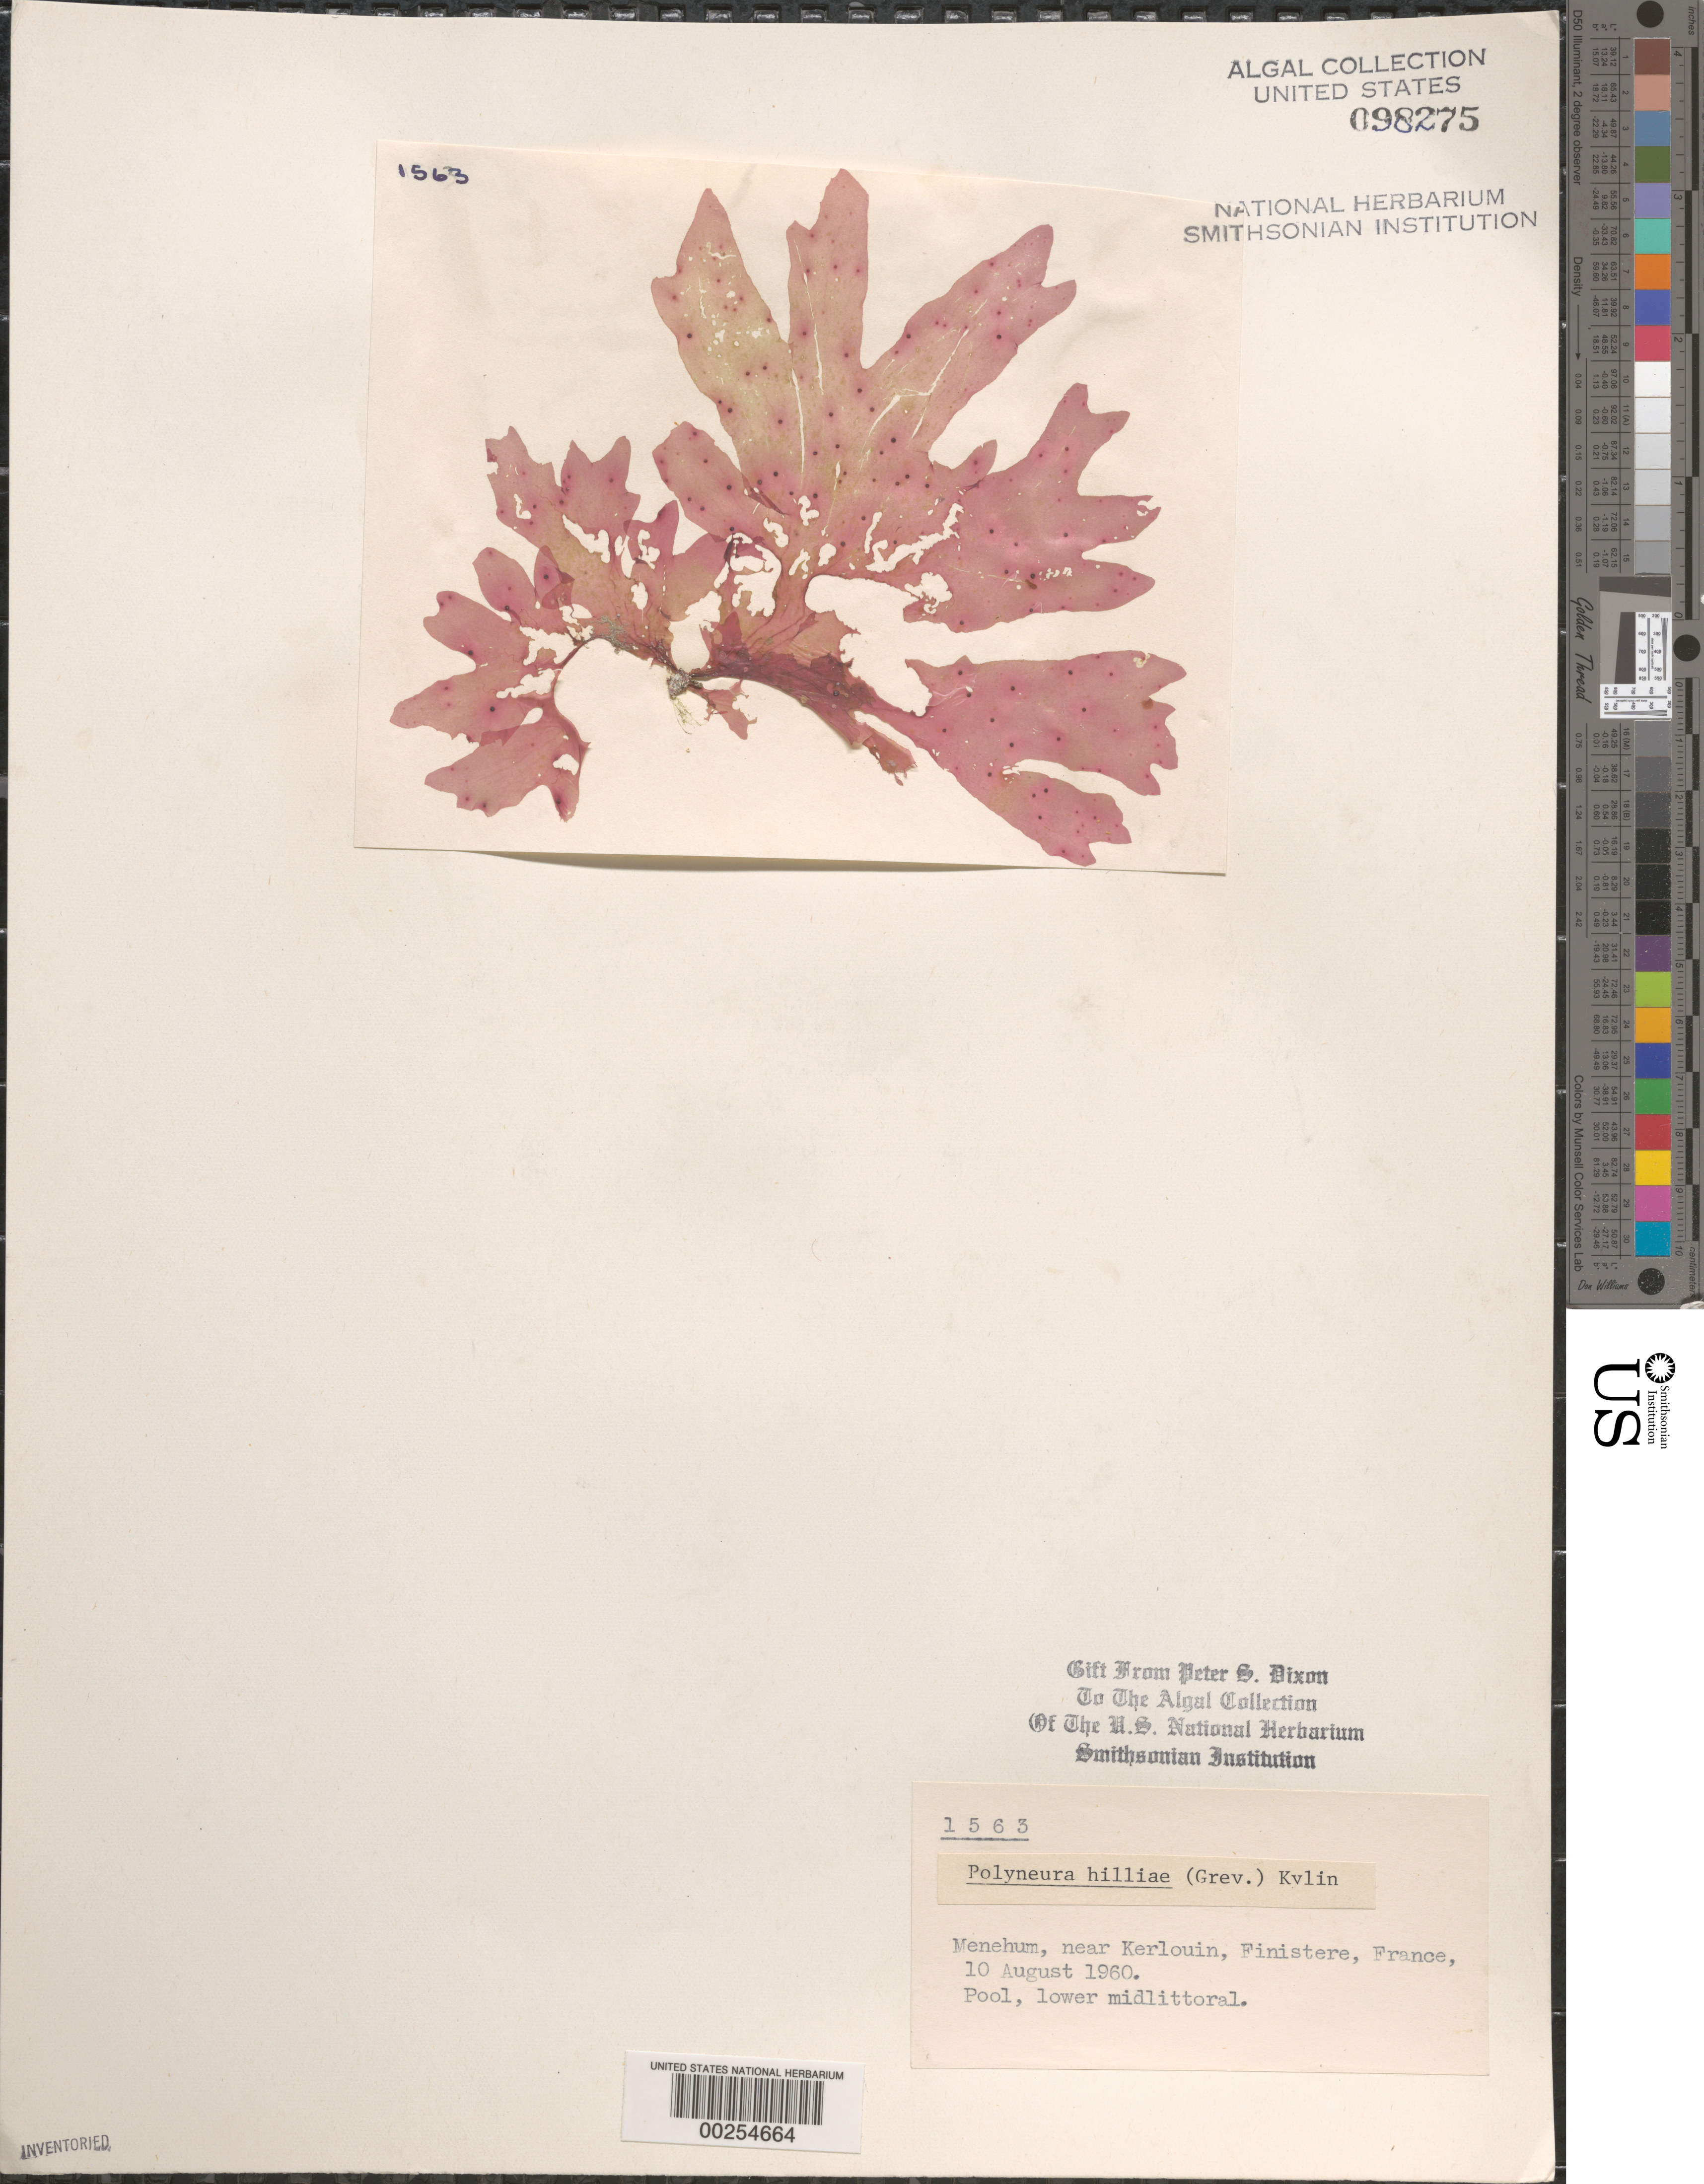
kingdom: Plantae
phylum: Rhodophyta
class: Florideophyceae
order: Ceramiales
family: Delesseriaceae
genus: Polyneura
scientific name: Polyneura bonnemaisonii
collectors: P. S. Dixon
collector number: PSD 1563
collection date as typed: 10 Aug 1960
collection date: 1960-08-10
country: France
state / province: Bretagne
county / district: Finistère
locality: Menehum, near Kerlouin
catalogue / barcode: US 98275